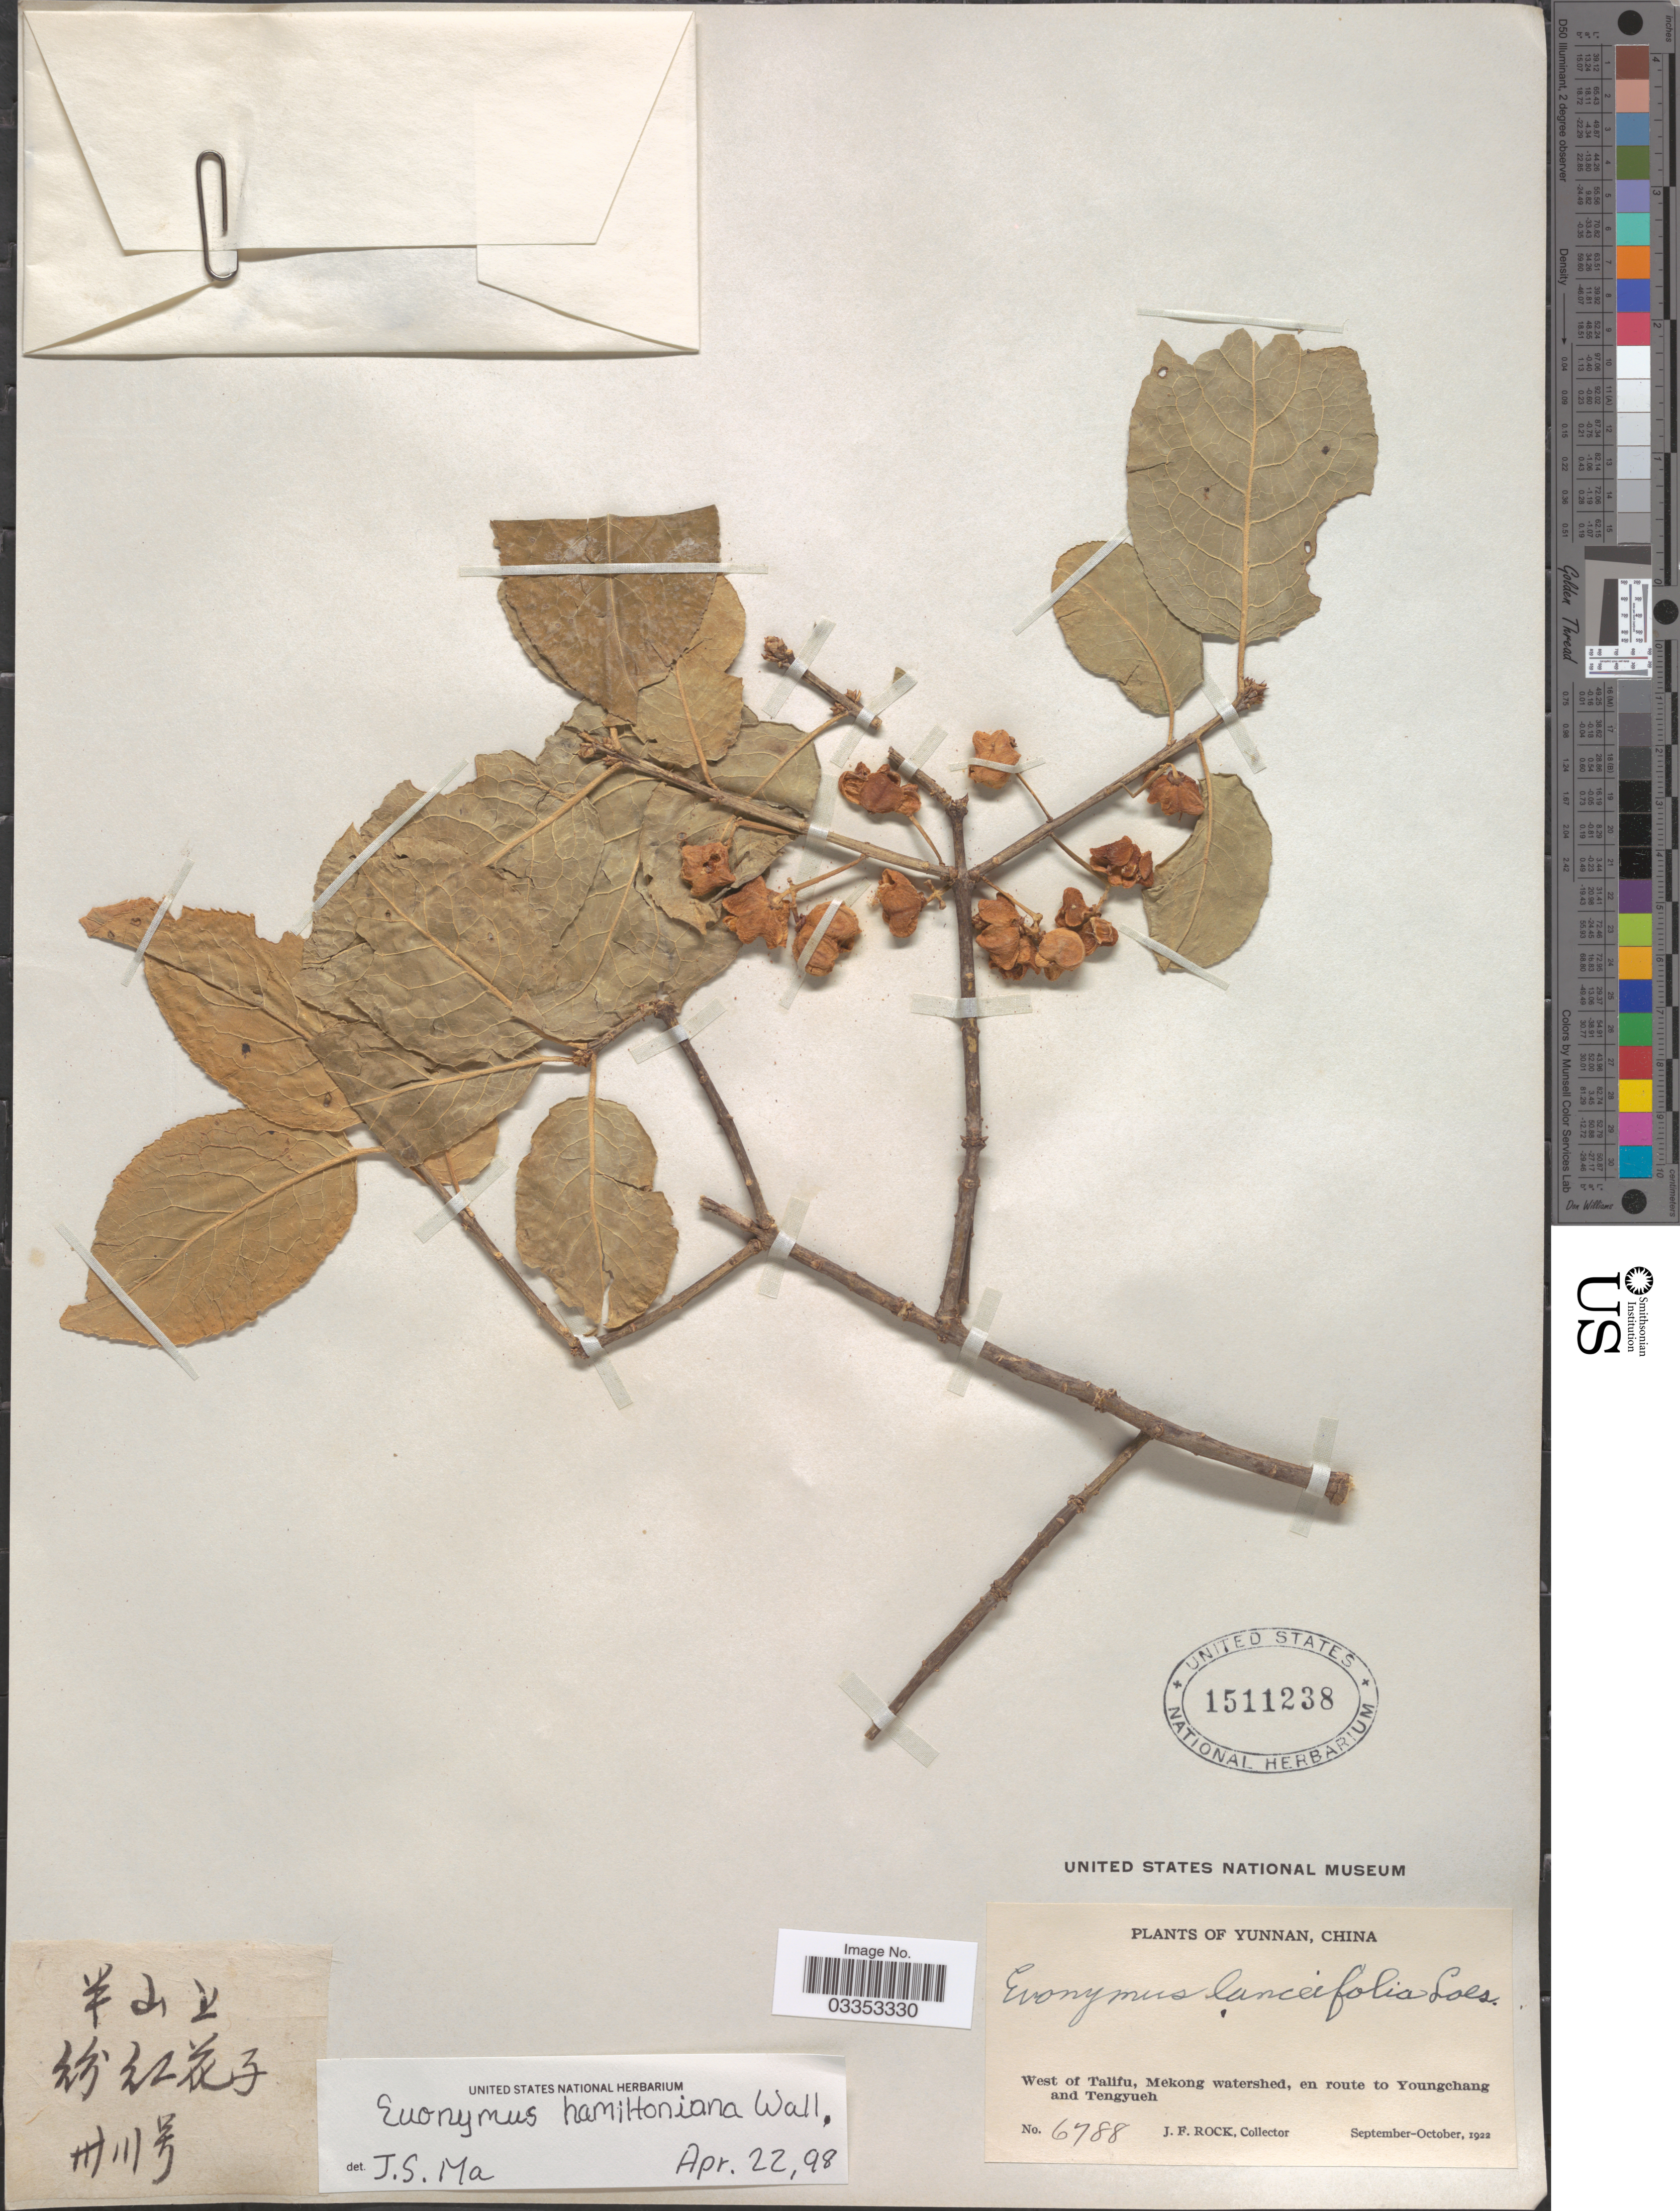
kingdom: Plantae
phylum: Tracheophyta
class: Magnoliopsida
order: Celastrales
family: Celastraceae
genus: Euonymus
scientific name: Euonymus hamiltonianus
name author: Wall.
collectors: J. Rock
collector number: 6788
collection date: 1922-09/1922-10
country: China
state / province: Yunnan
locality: West of Talifu, Mekong watershed, en route to Youngchang and Tengyueh.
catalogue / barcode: US 1511238